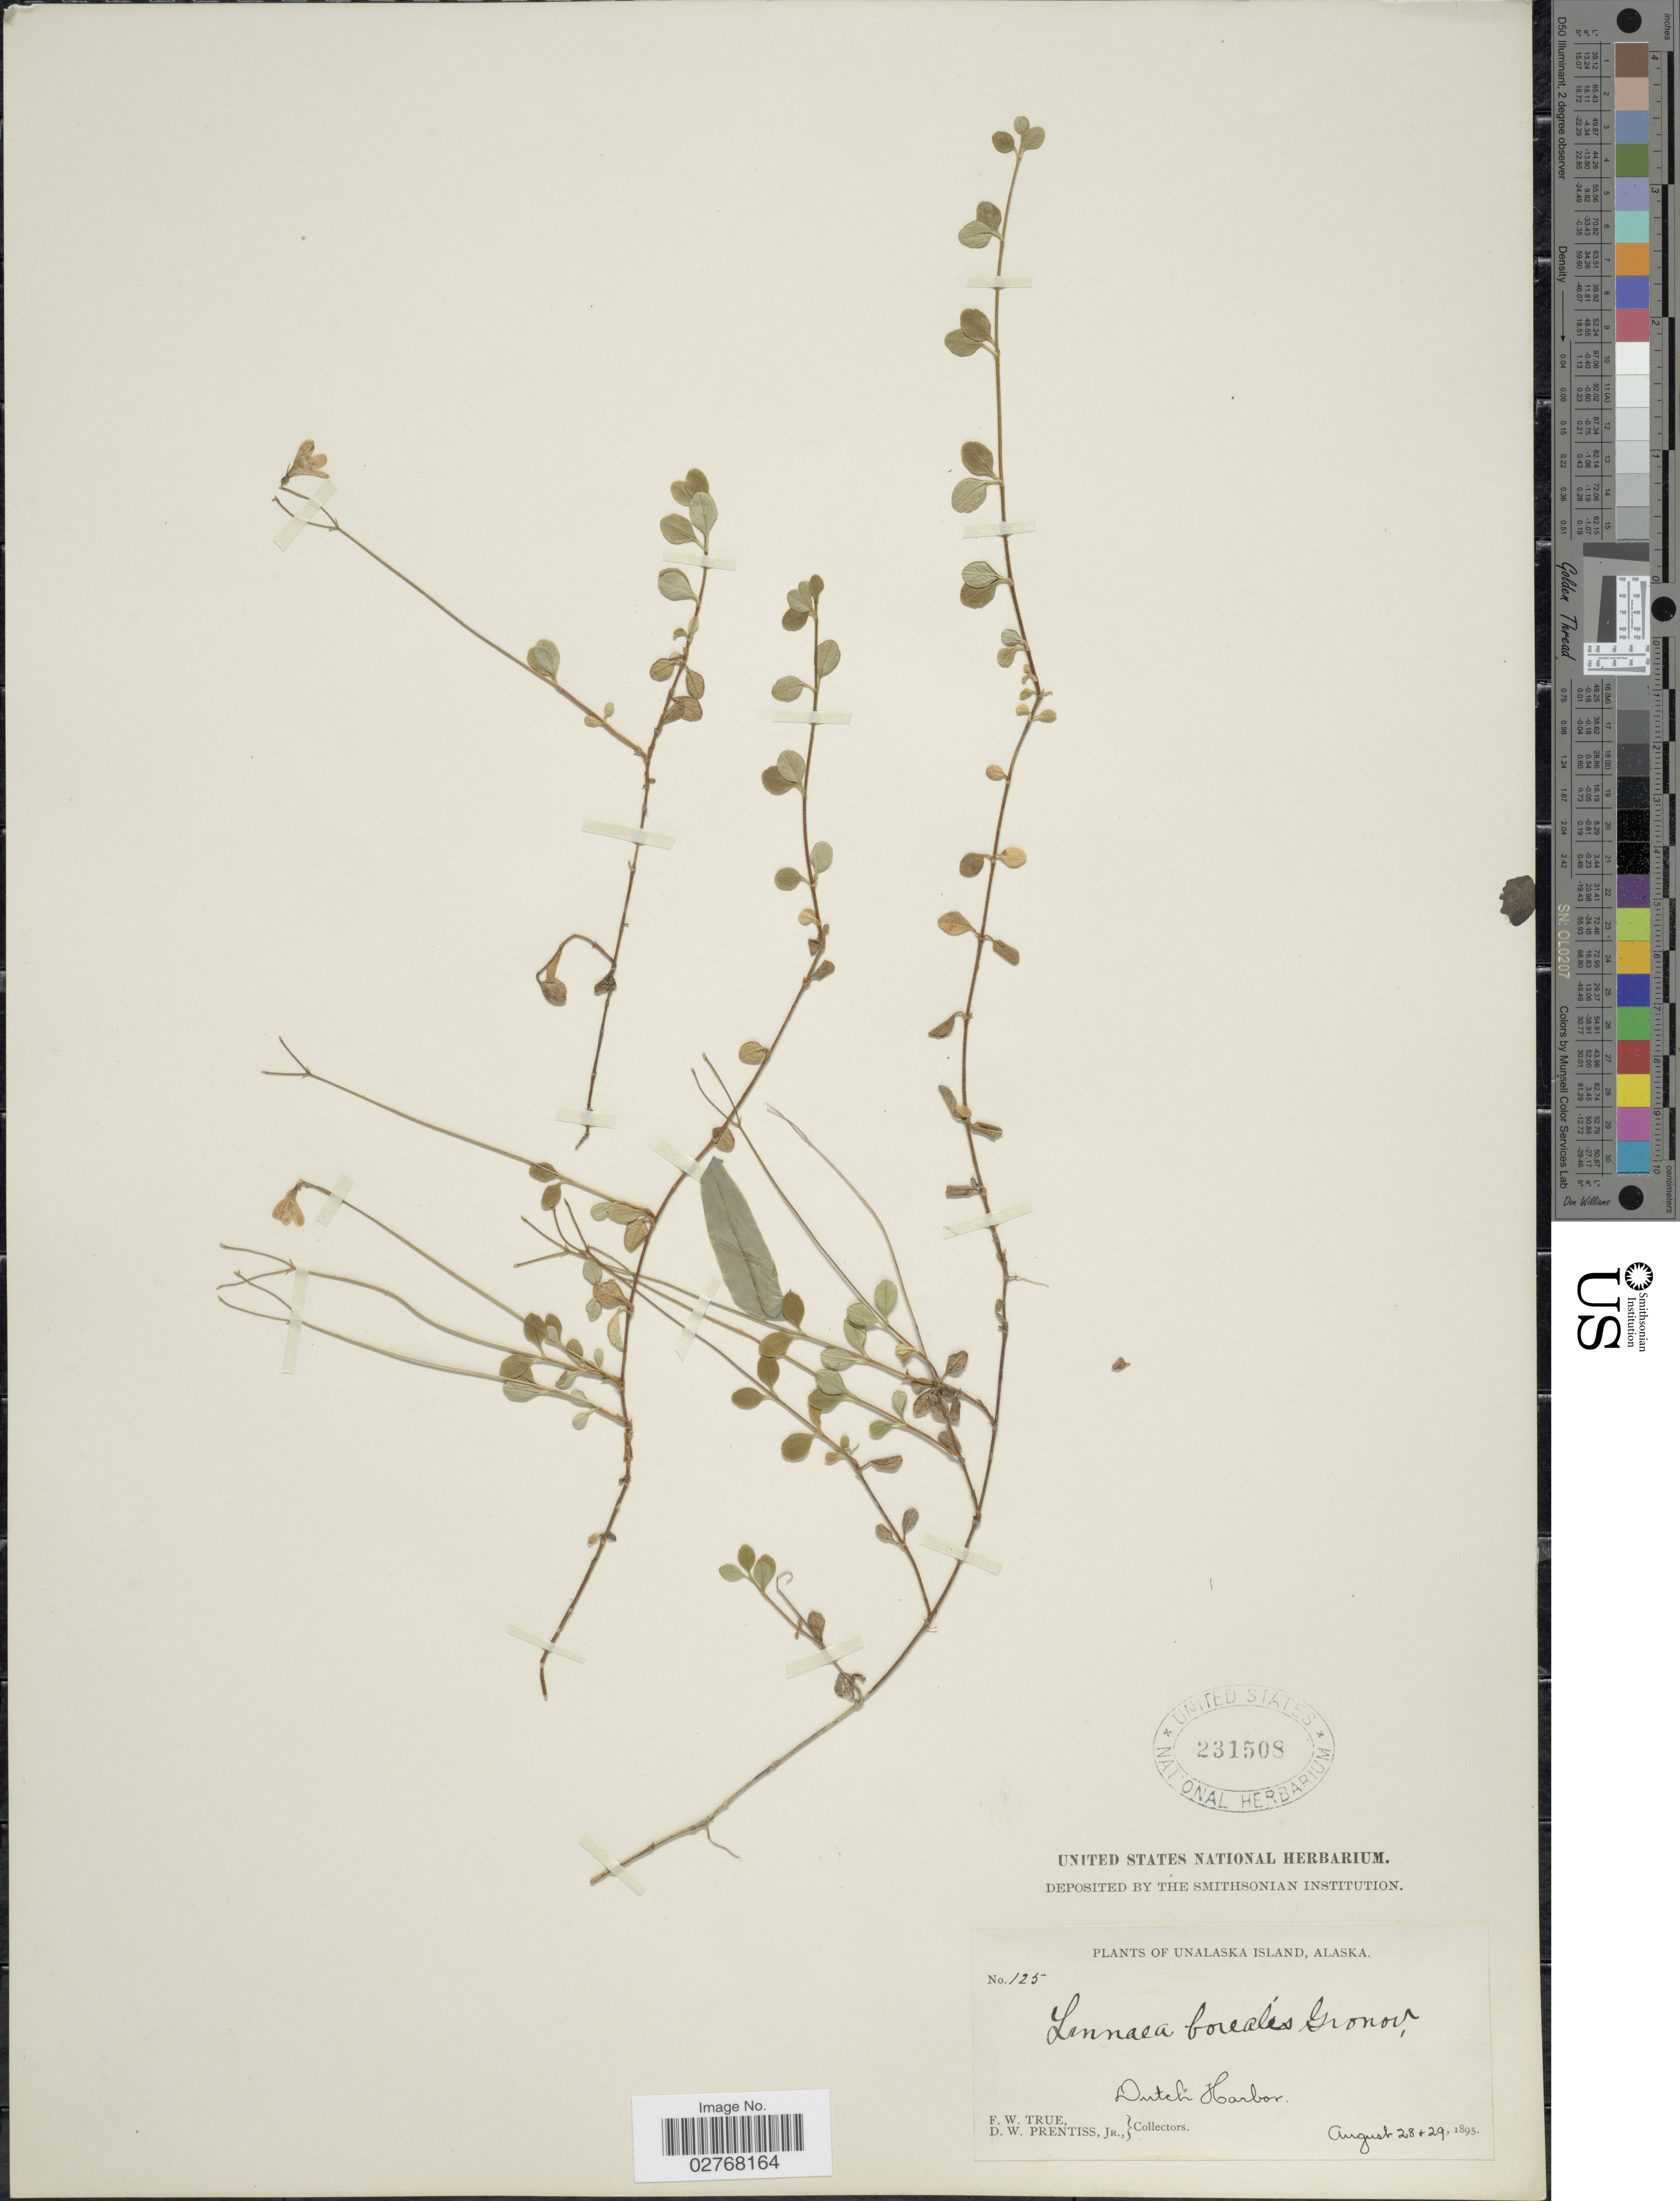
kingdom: Plantae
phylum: Tracheophyta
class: Magnoliopsida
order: Dipsacales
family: Caprifoliaceae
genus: Linnaea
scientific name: Linnaea borealis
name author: L.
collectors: F. True & D. Prentiss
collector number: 125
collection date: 1895-08-28/1895-08-29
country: United States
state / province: Alaska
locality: Unalaska Island. Dutch Harbor.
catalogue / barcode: US 231508